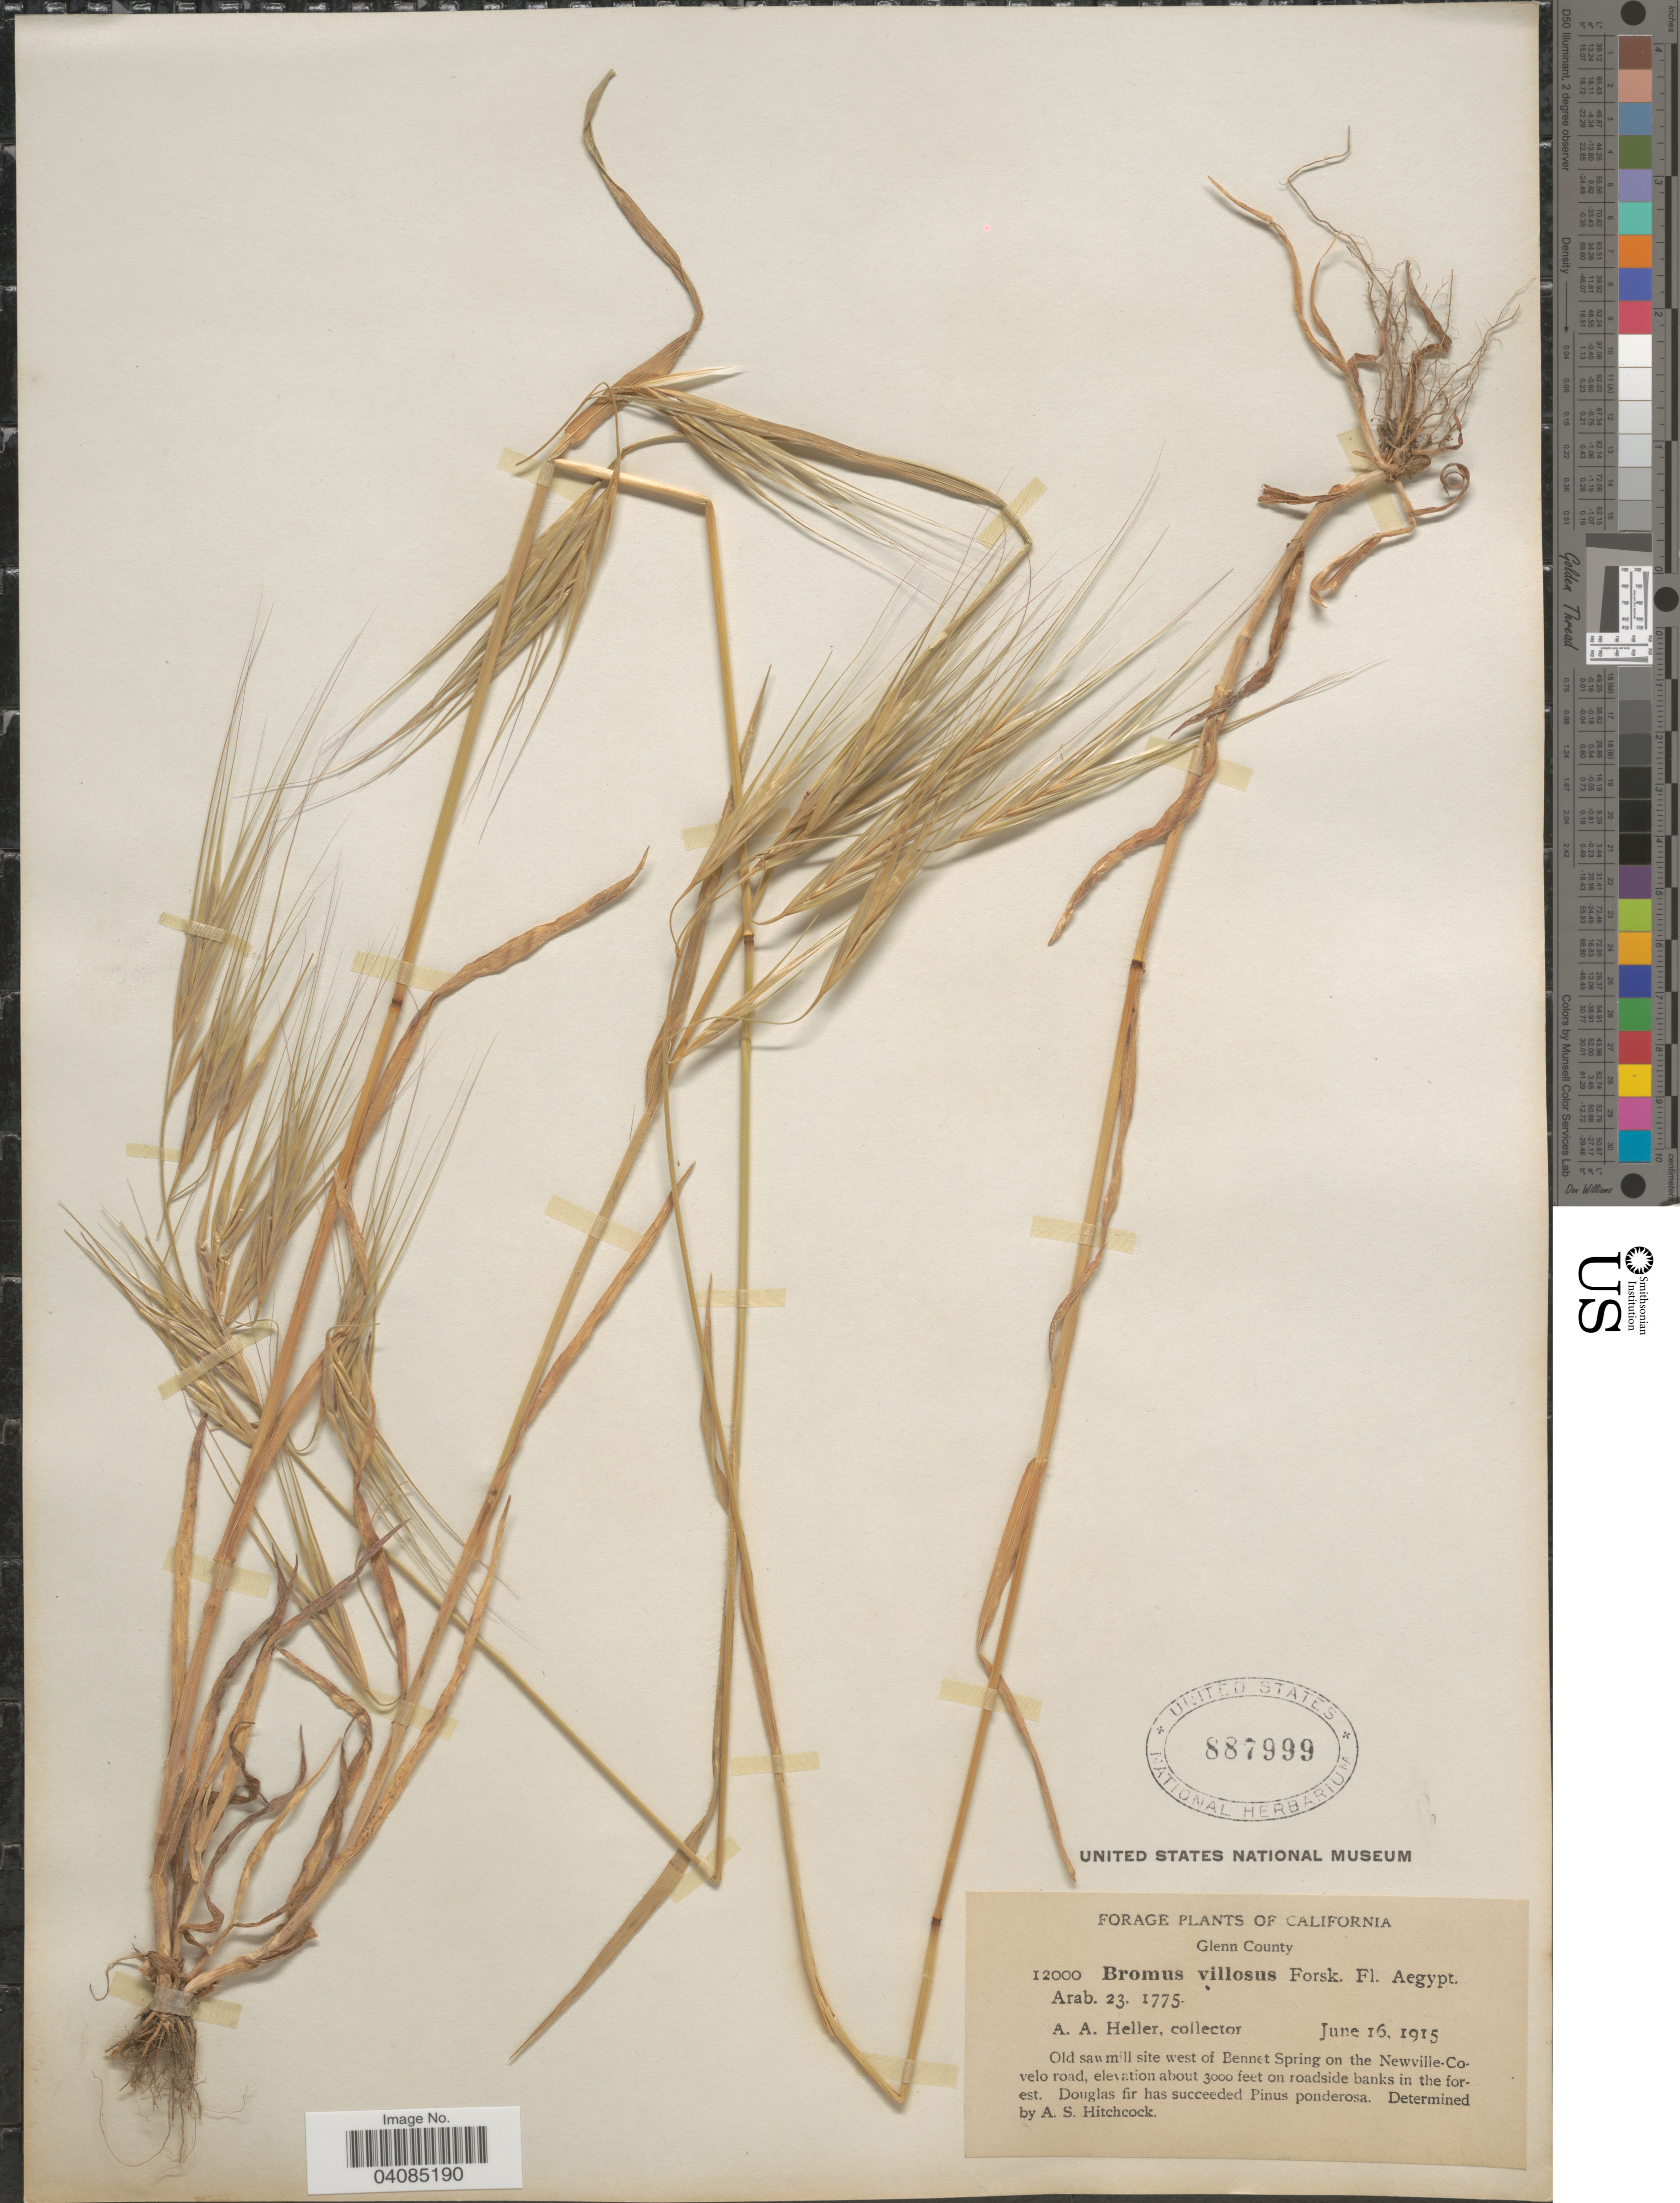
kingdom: Plantae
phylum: Tracheophyta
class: Liliopsida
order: Poales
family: Poaceae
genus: Bromus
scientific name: Bromus rigidus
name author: Roth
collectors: A. A. Heller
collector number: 12000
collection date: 1915-06-16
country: United States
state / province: California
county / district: Glenn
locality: Glenn County. Old sawmill site west of Bennet Spring on the Newville-Covelo road, on roadside banks in the forest.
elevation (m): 914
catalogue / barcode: US 887999